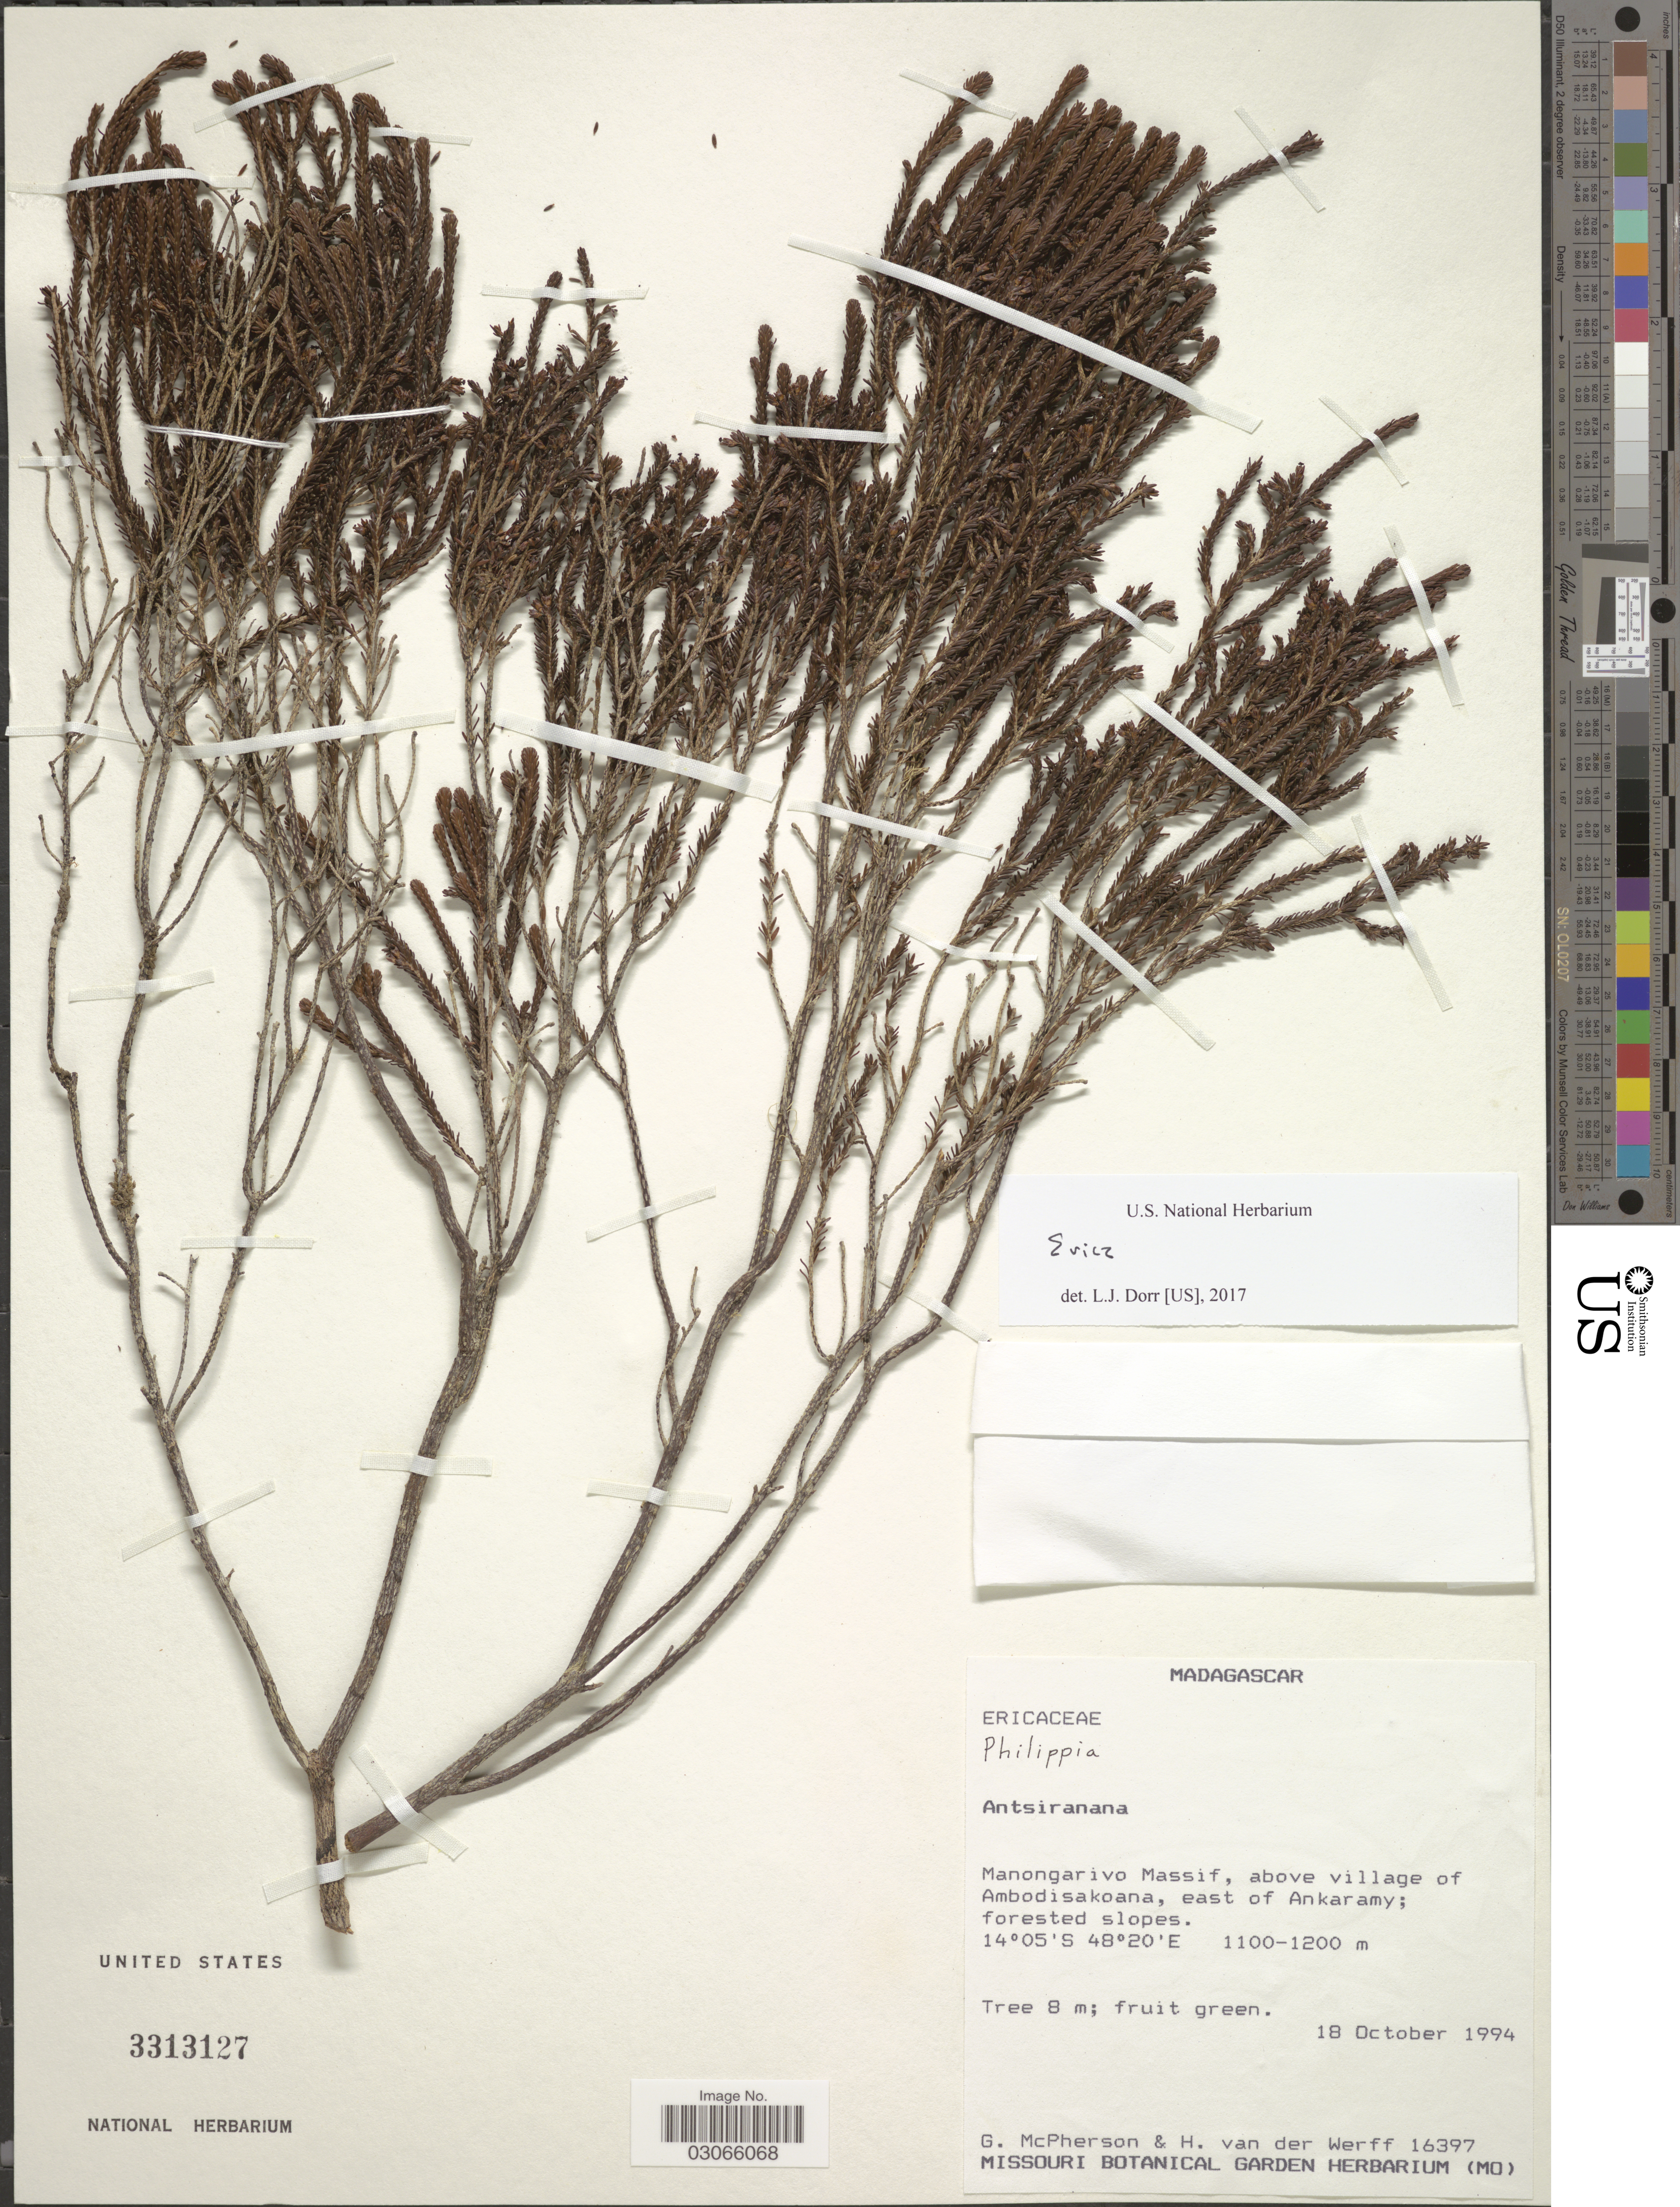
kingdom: Plantae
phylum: Tracheophyta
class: Magnoliopsida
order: Ericales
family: Ericaceae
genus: Erica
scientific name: Erica sp.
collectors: G. McPherson & H. van der Werff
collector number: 16397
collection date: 1994-10-18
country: Madagascar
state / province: Diana / Sofia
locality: Manongarivo Massif, above village of Ambodisakoana, east of Ankaramy.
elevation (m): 1100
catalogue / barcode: US 3313127